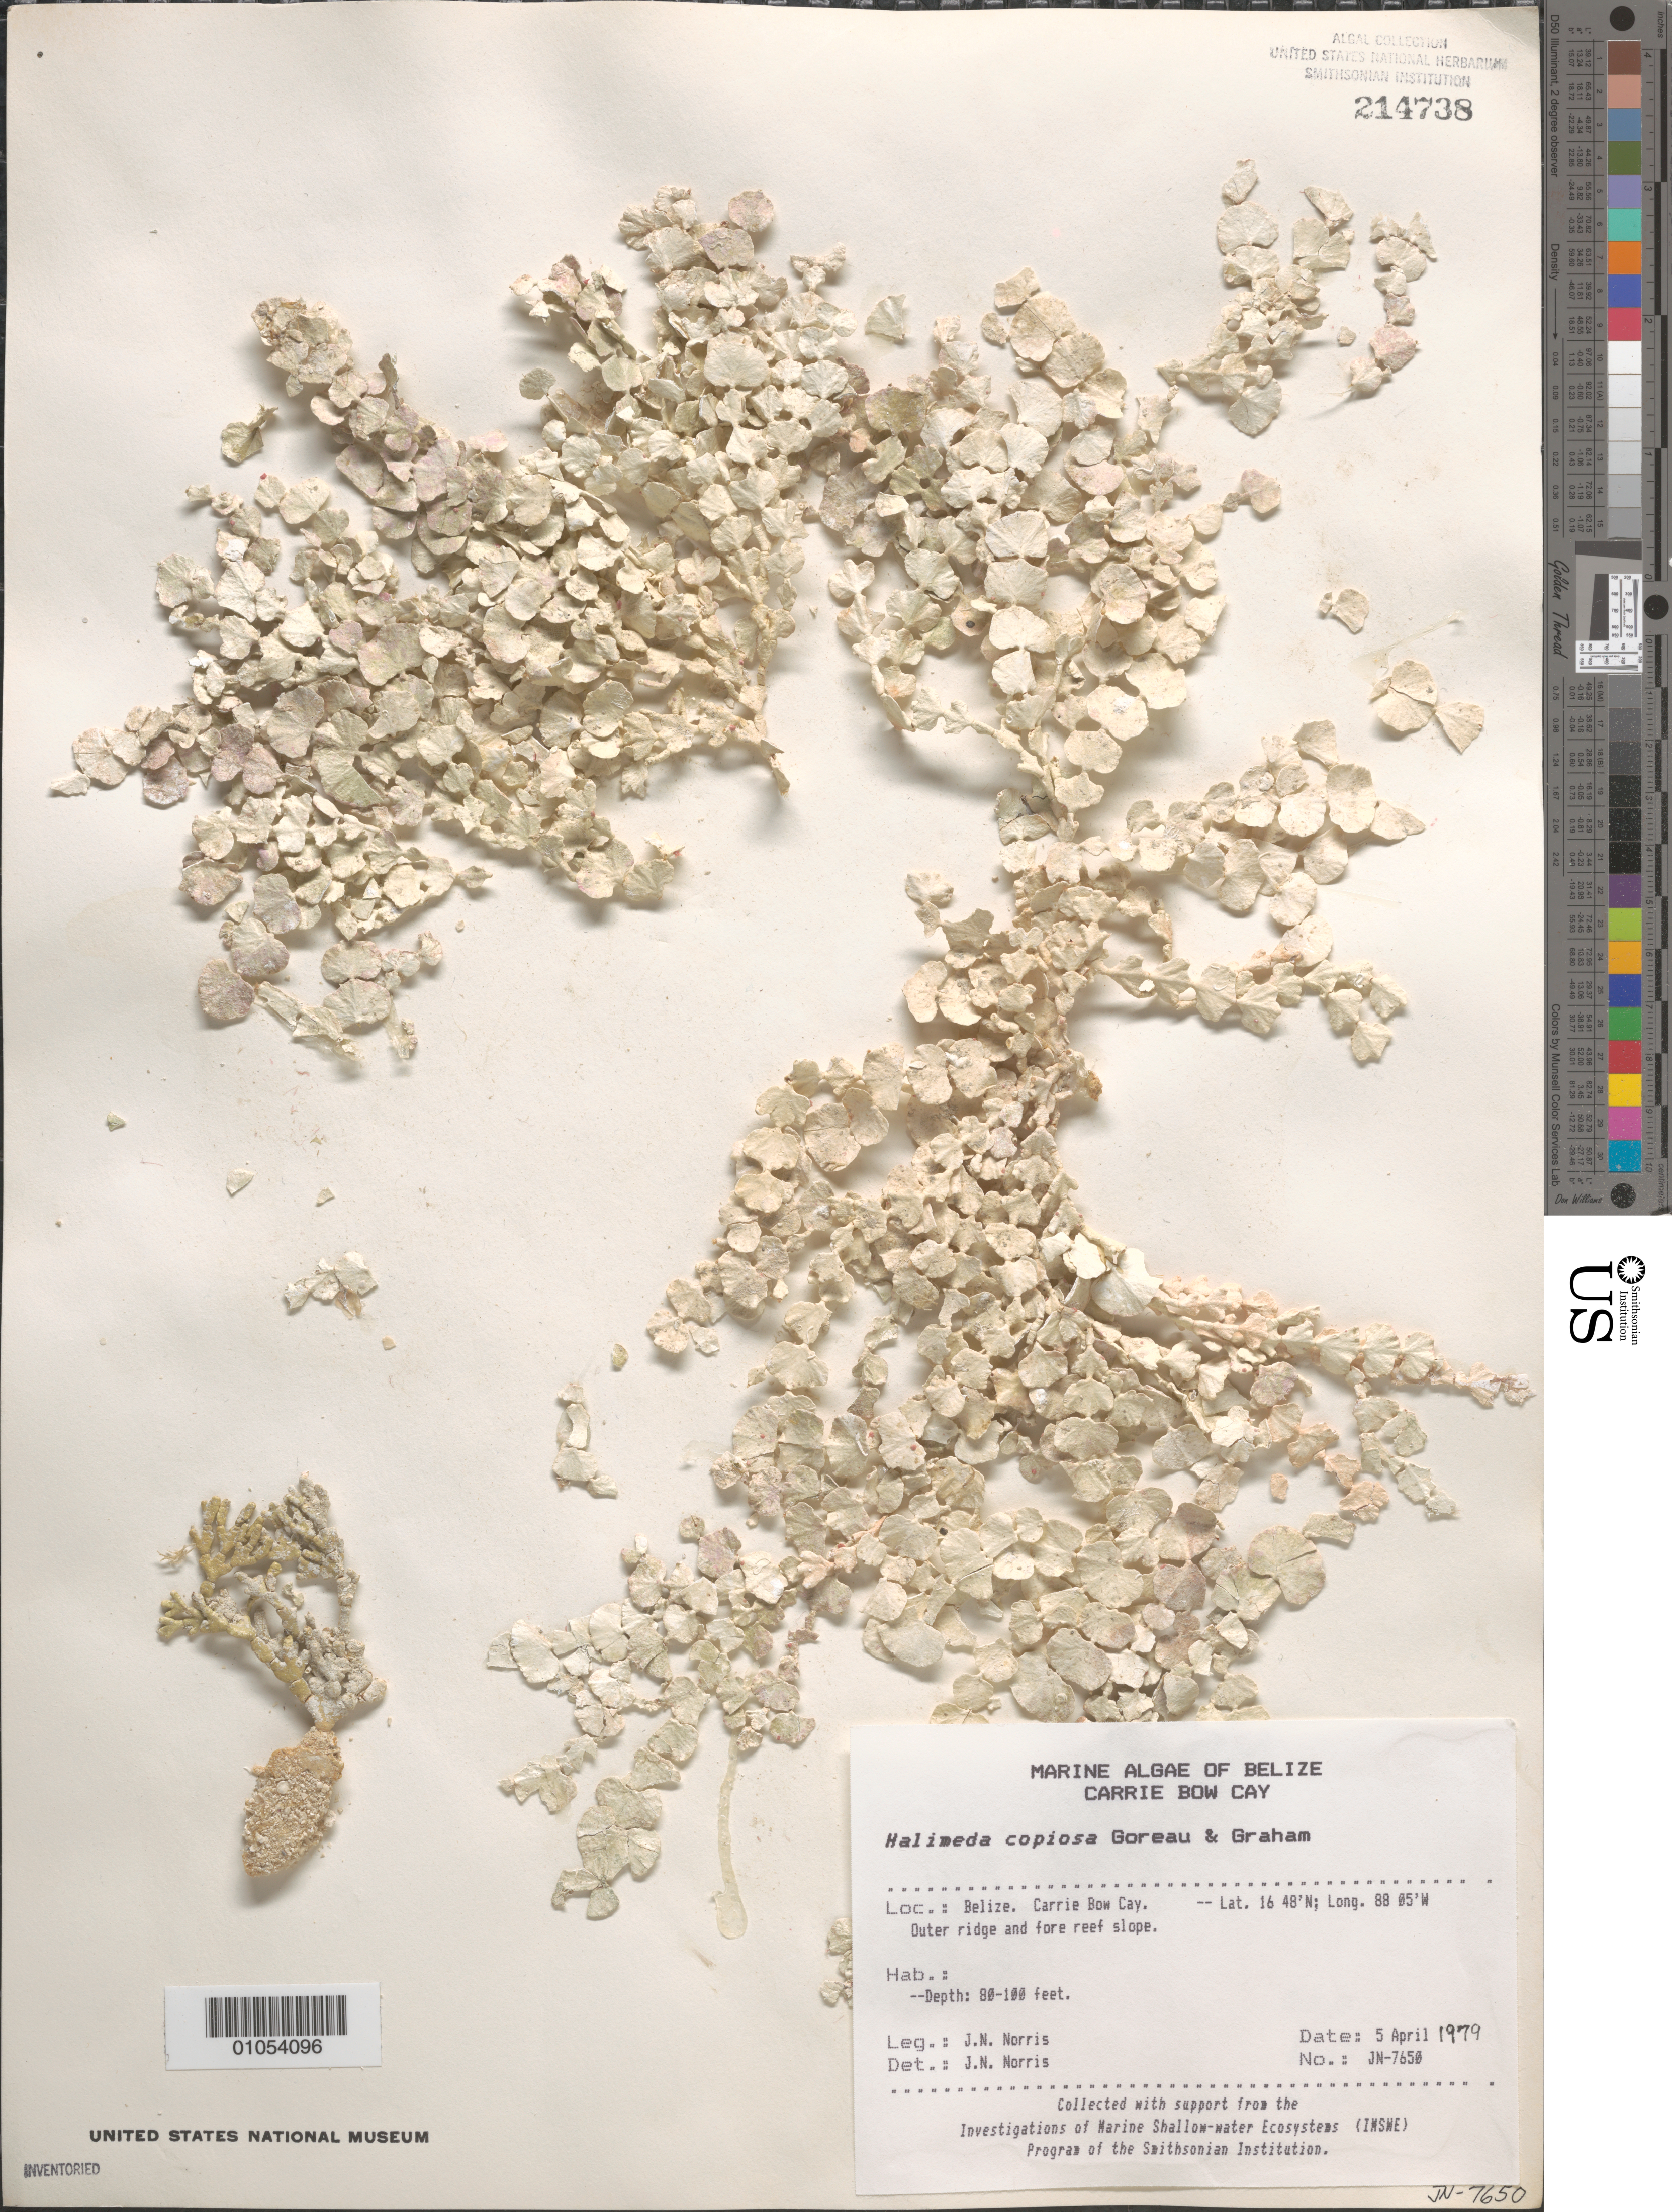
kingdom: Plantae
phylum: Chlorophyta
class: Ulvophyceae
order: Bryopsidales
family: Halimedaceae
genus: Halimeda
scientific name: Halimeda copiosa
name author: Goreau & E.A. Graham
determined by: Norris, James N.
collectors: J. N. Norris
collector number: JN-7650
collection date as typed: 05 Apr 1979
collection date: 1979-04-05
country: Belize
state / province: Stann Creek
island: Carrie Bow Cay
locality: Outer ridge and fore reef slope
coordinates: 16 48'N, 88 05'W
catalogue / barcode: US 214738